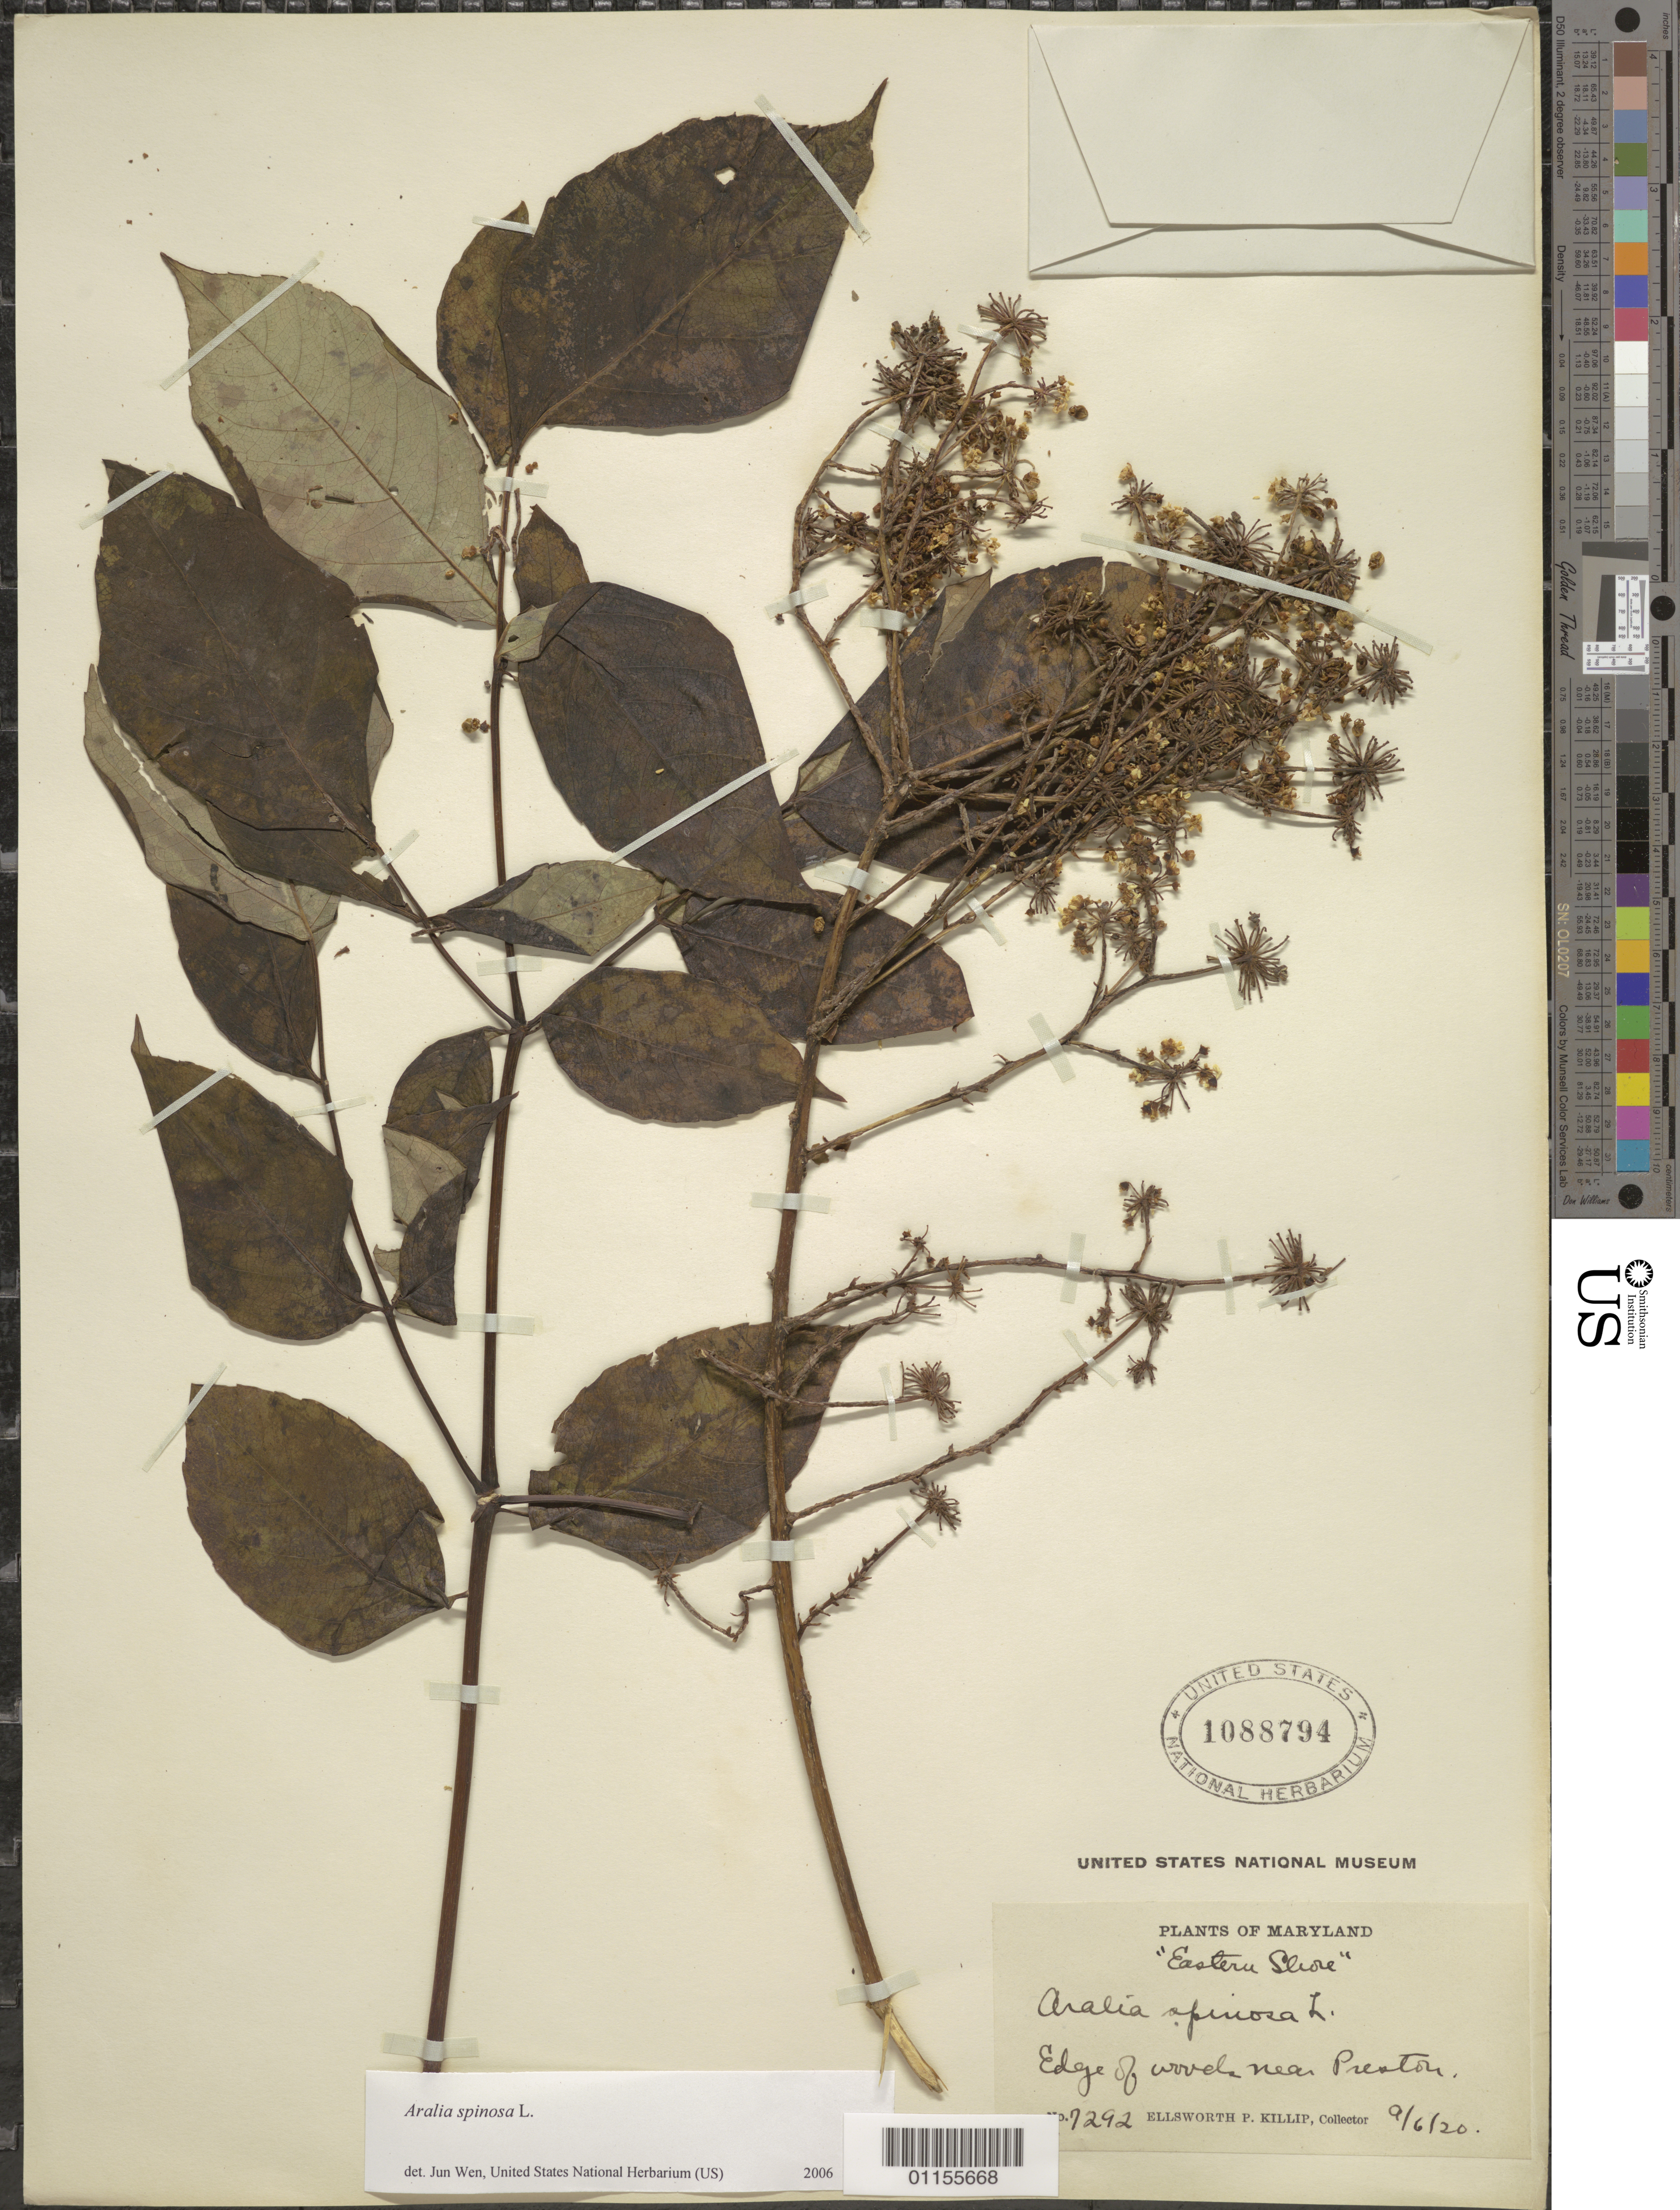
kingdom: Plantae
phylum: Tracheophyta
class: Magnoliopsida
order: Apiales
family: Araliaceae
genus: Aralia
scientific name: Aralia spinosa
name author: L.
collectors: E. P. Killip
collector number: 7292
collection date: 1920-06-09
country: United States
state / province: Maryland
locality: Near Preston.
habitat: Edge of woods.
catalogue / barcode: US 1088794